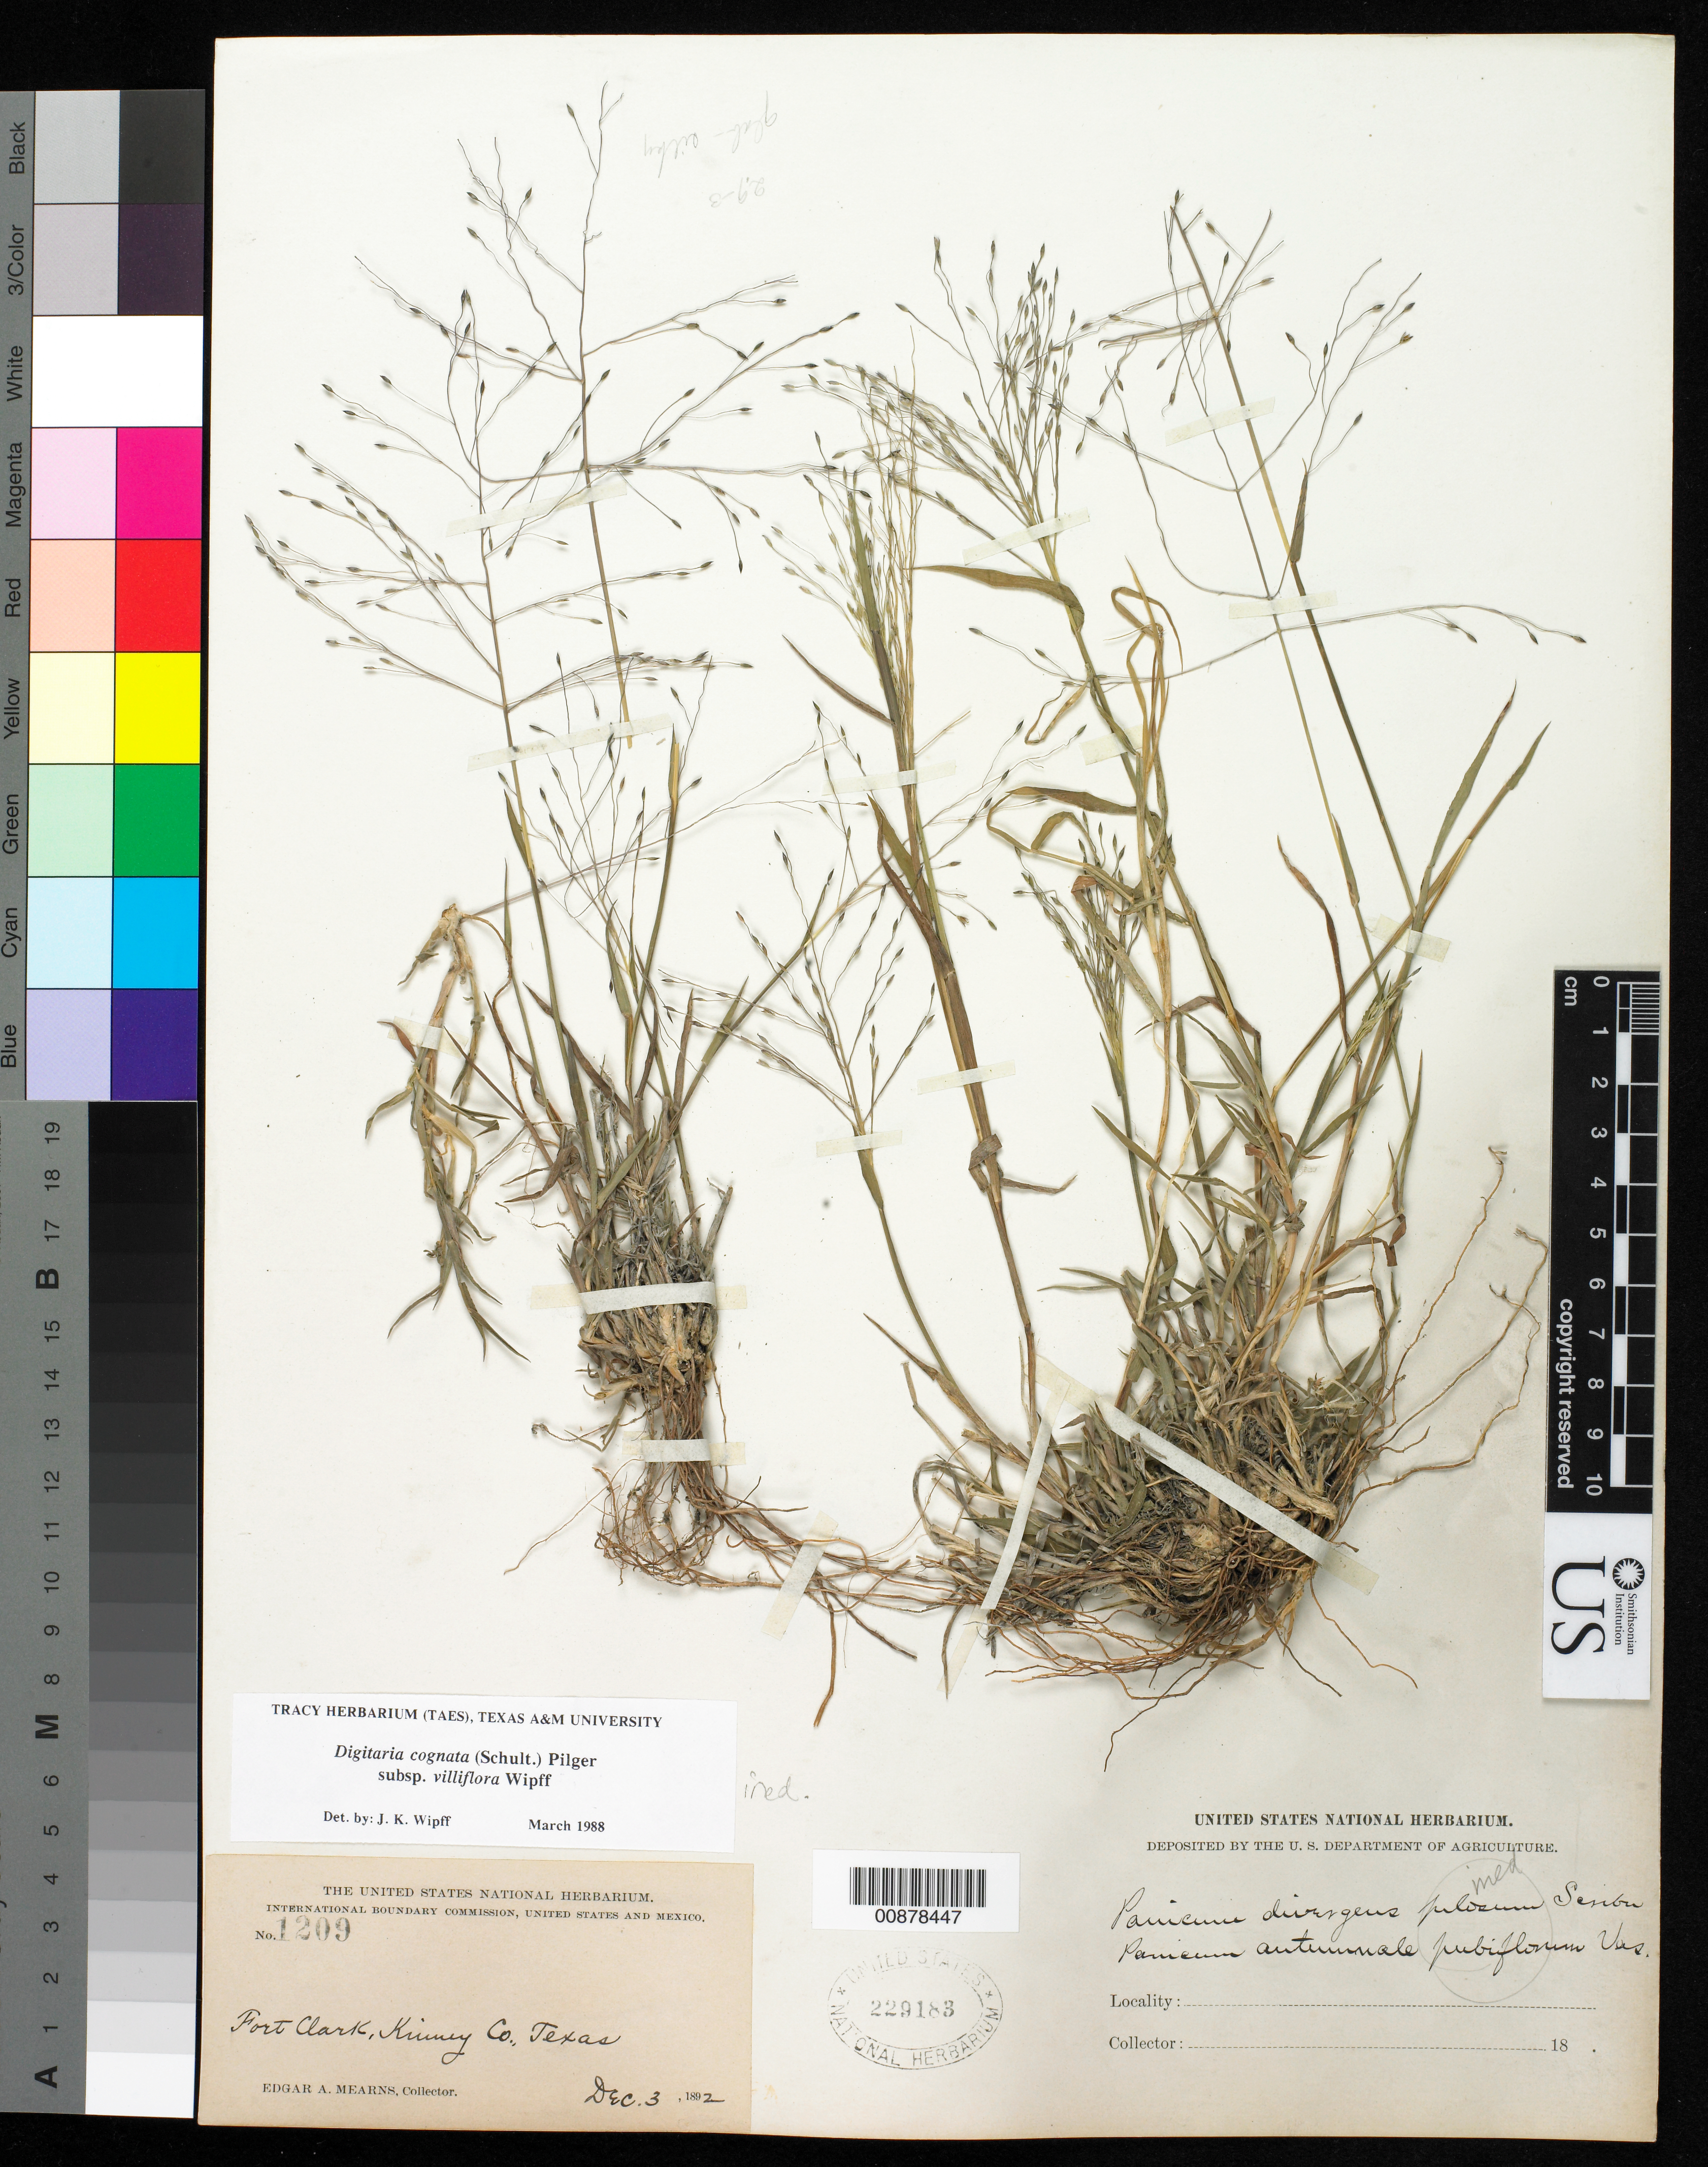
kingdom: Plantae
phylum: Tracheophyta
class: Liliopsida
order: Poales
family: Poaceae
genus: Digitaria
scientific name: Digitaria pubiflora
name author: (Vasey) Wipff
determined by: Poaceae Reorganization Project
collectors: E. A. Mearns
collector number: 1209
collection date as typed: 03 Dec 1892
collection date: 1892-12-03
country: United States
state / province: Texas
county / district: Kinney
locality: Fort Clark, Kinney County, Texas.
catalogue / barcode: US 229183